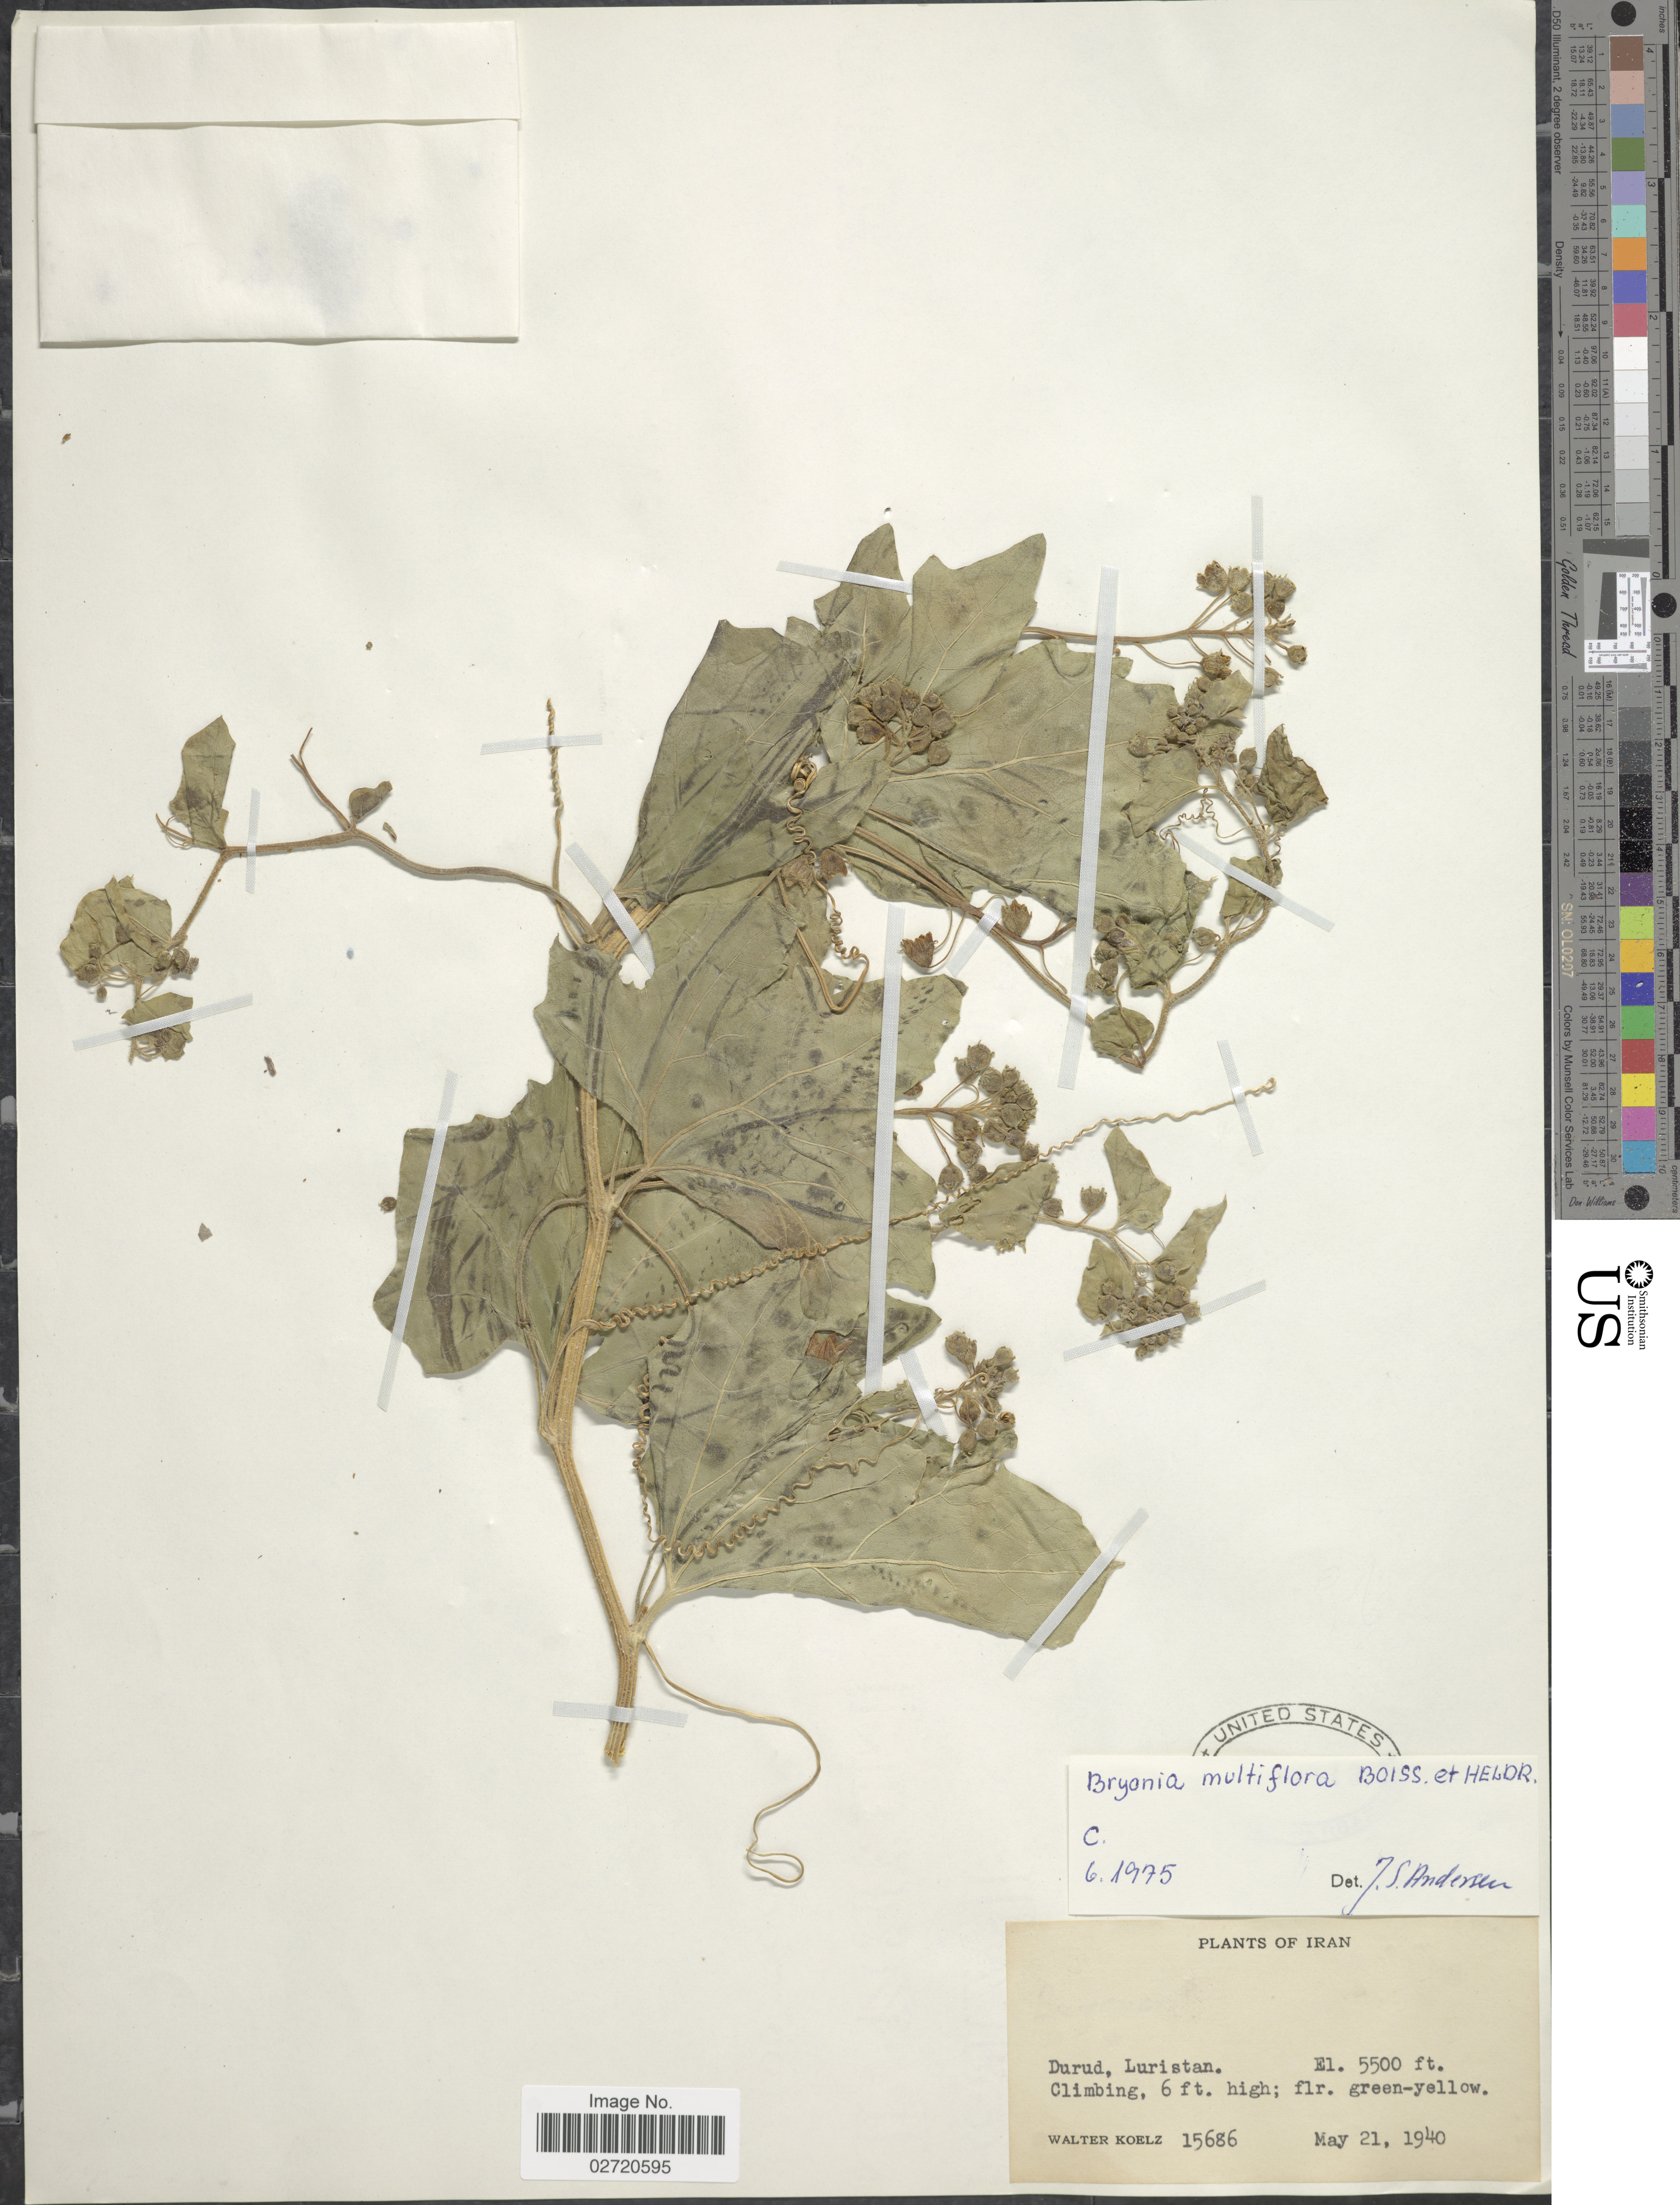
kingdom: Plantae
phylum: Tracheophyta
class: Magnoliopsida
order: Cucurbitales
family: Cucurbitaceae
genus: Bryonia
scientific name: Bryonia multiflora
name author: Boiss. & Heldr.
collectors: W. N. Koelz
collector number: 15686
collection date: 1940-05-21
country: Iran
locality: Durud, Luristan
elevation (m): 1676